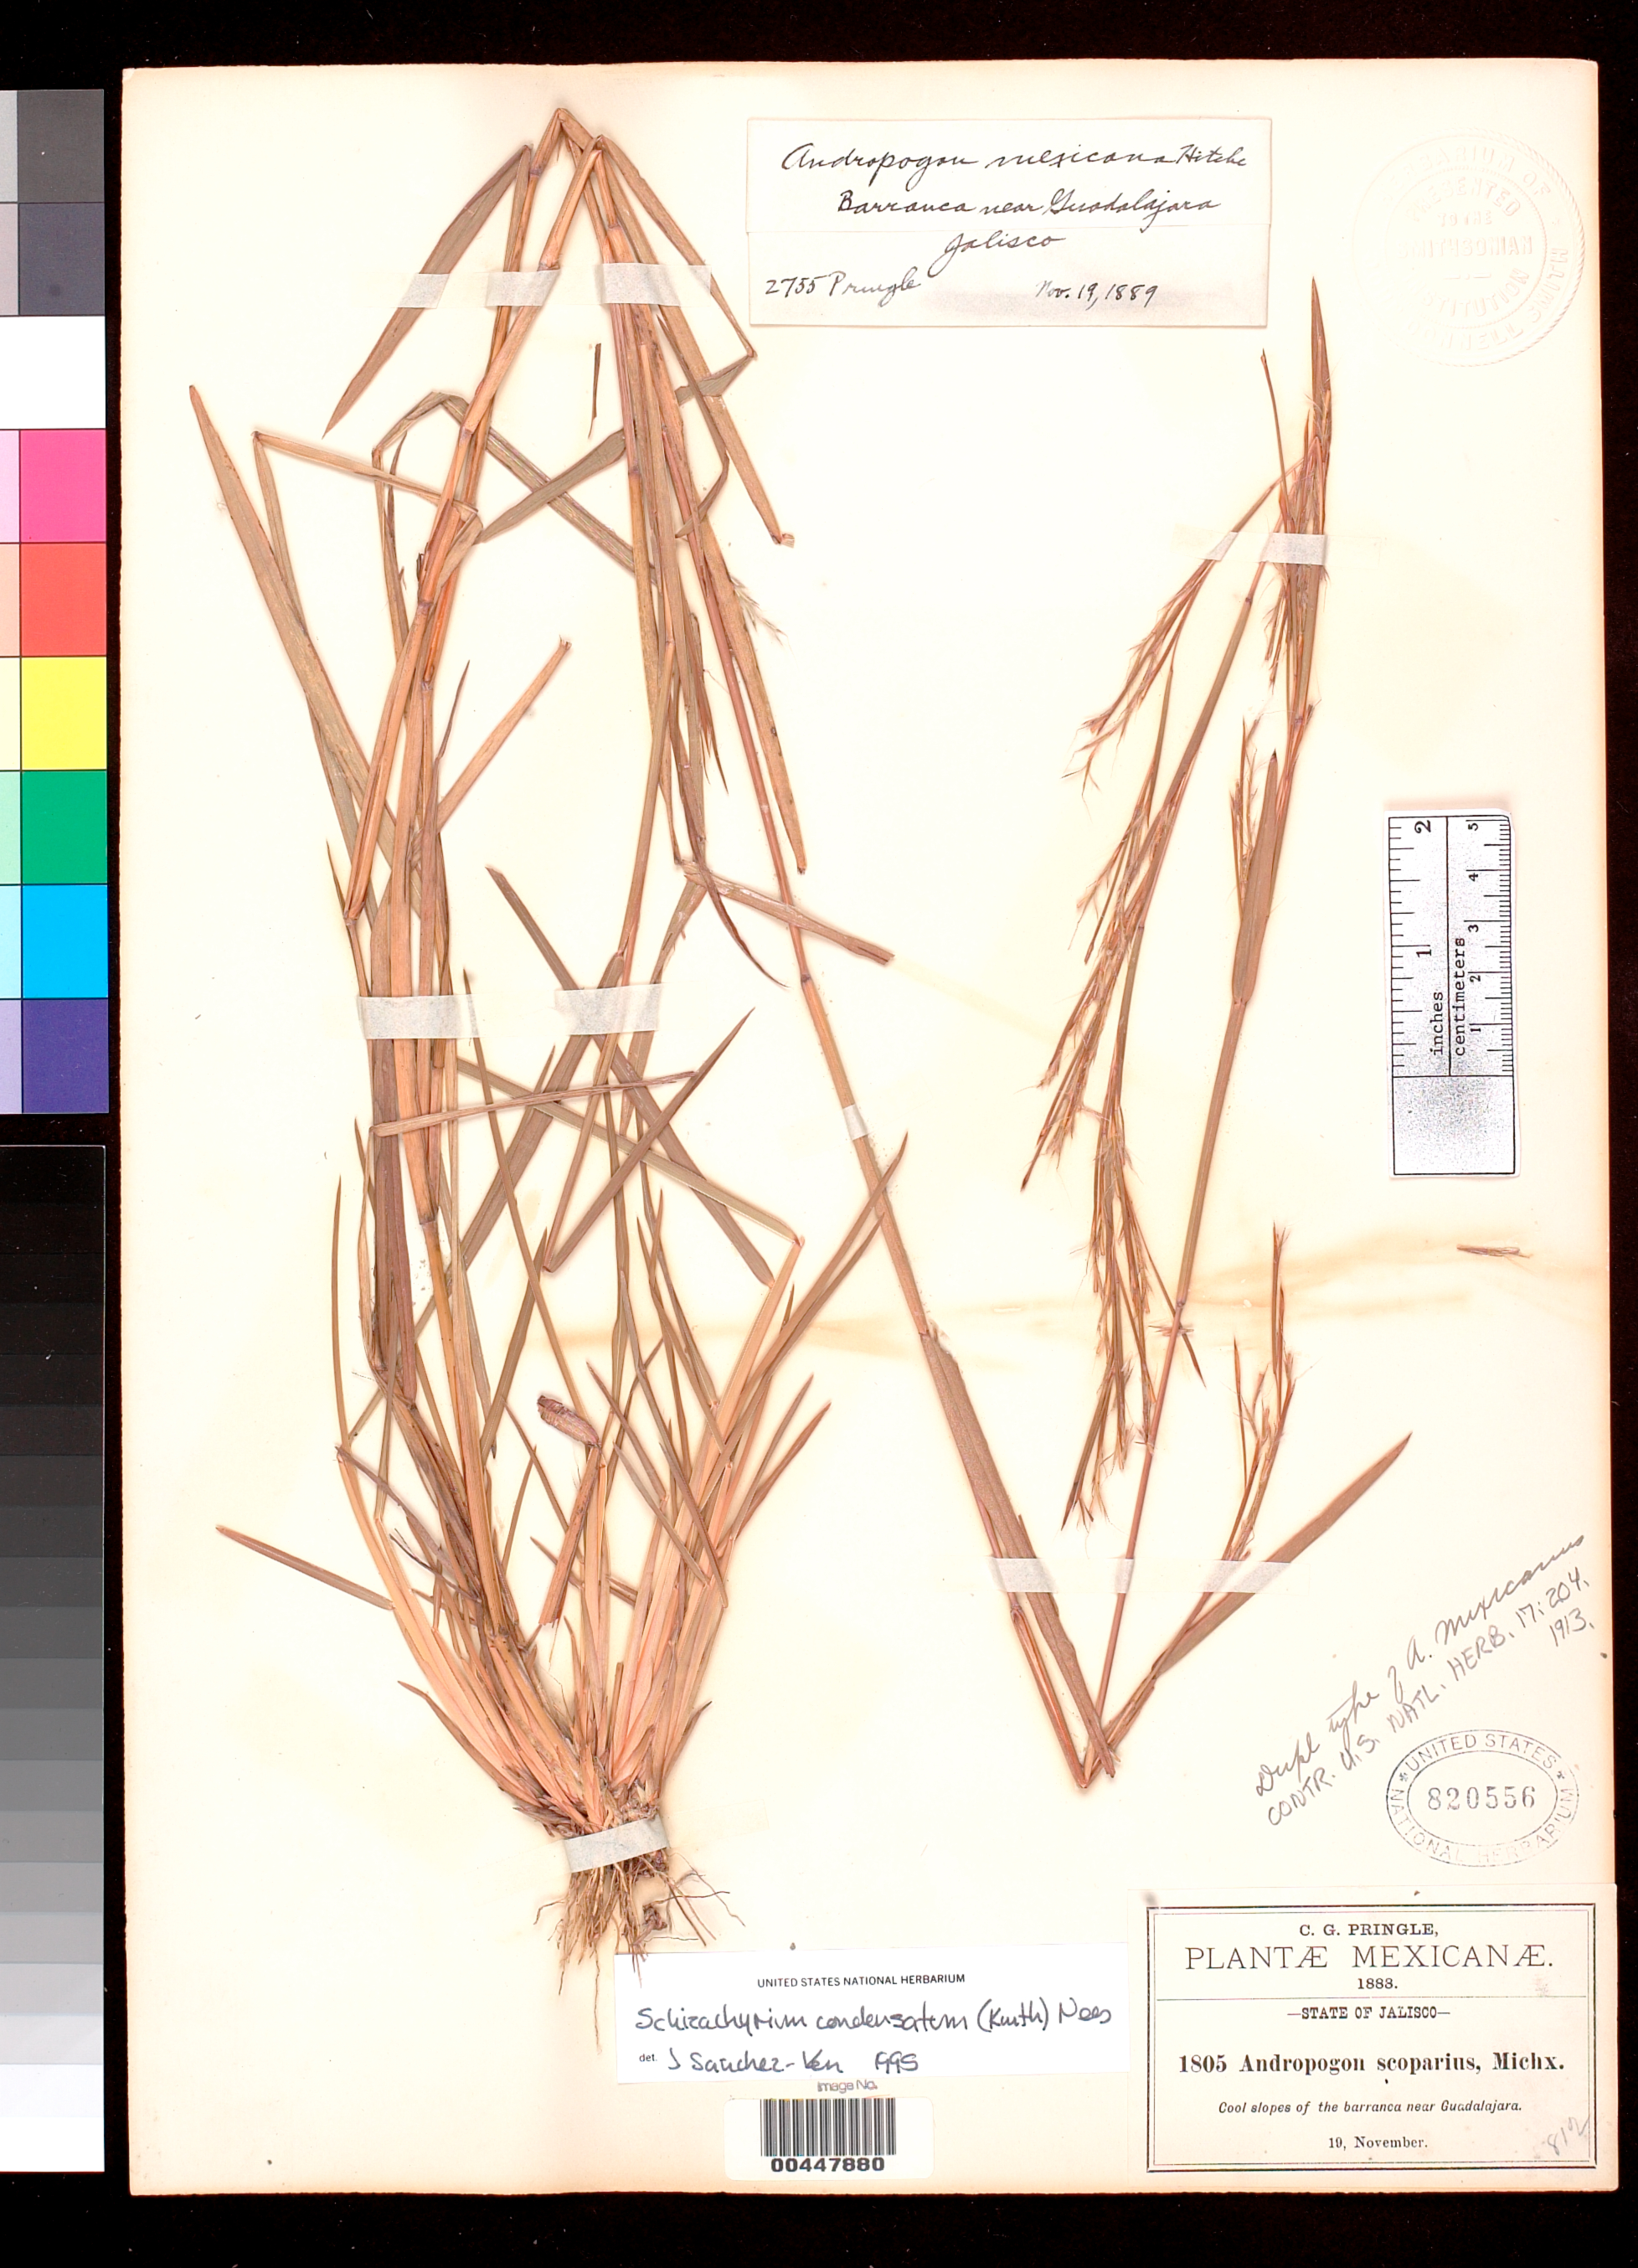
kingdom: Plantae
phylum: Tracheophyta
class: Liliopsida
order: Poales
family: Poaceae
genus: Andropogon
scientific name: Andropogon mexicanus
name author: Hitchc.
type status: Isotype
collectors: C. G. Pringle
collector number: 1805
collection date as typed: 19 Nov 1889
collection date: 1889-11-19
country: Mexico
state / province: Jalisco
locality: Barranca near Guadalajara.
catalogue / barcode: US 820556